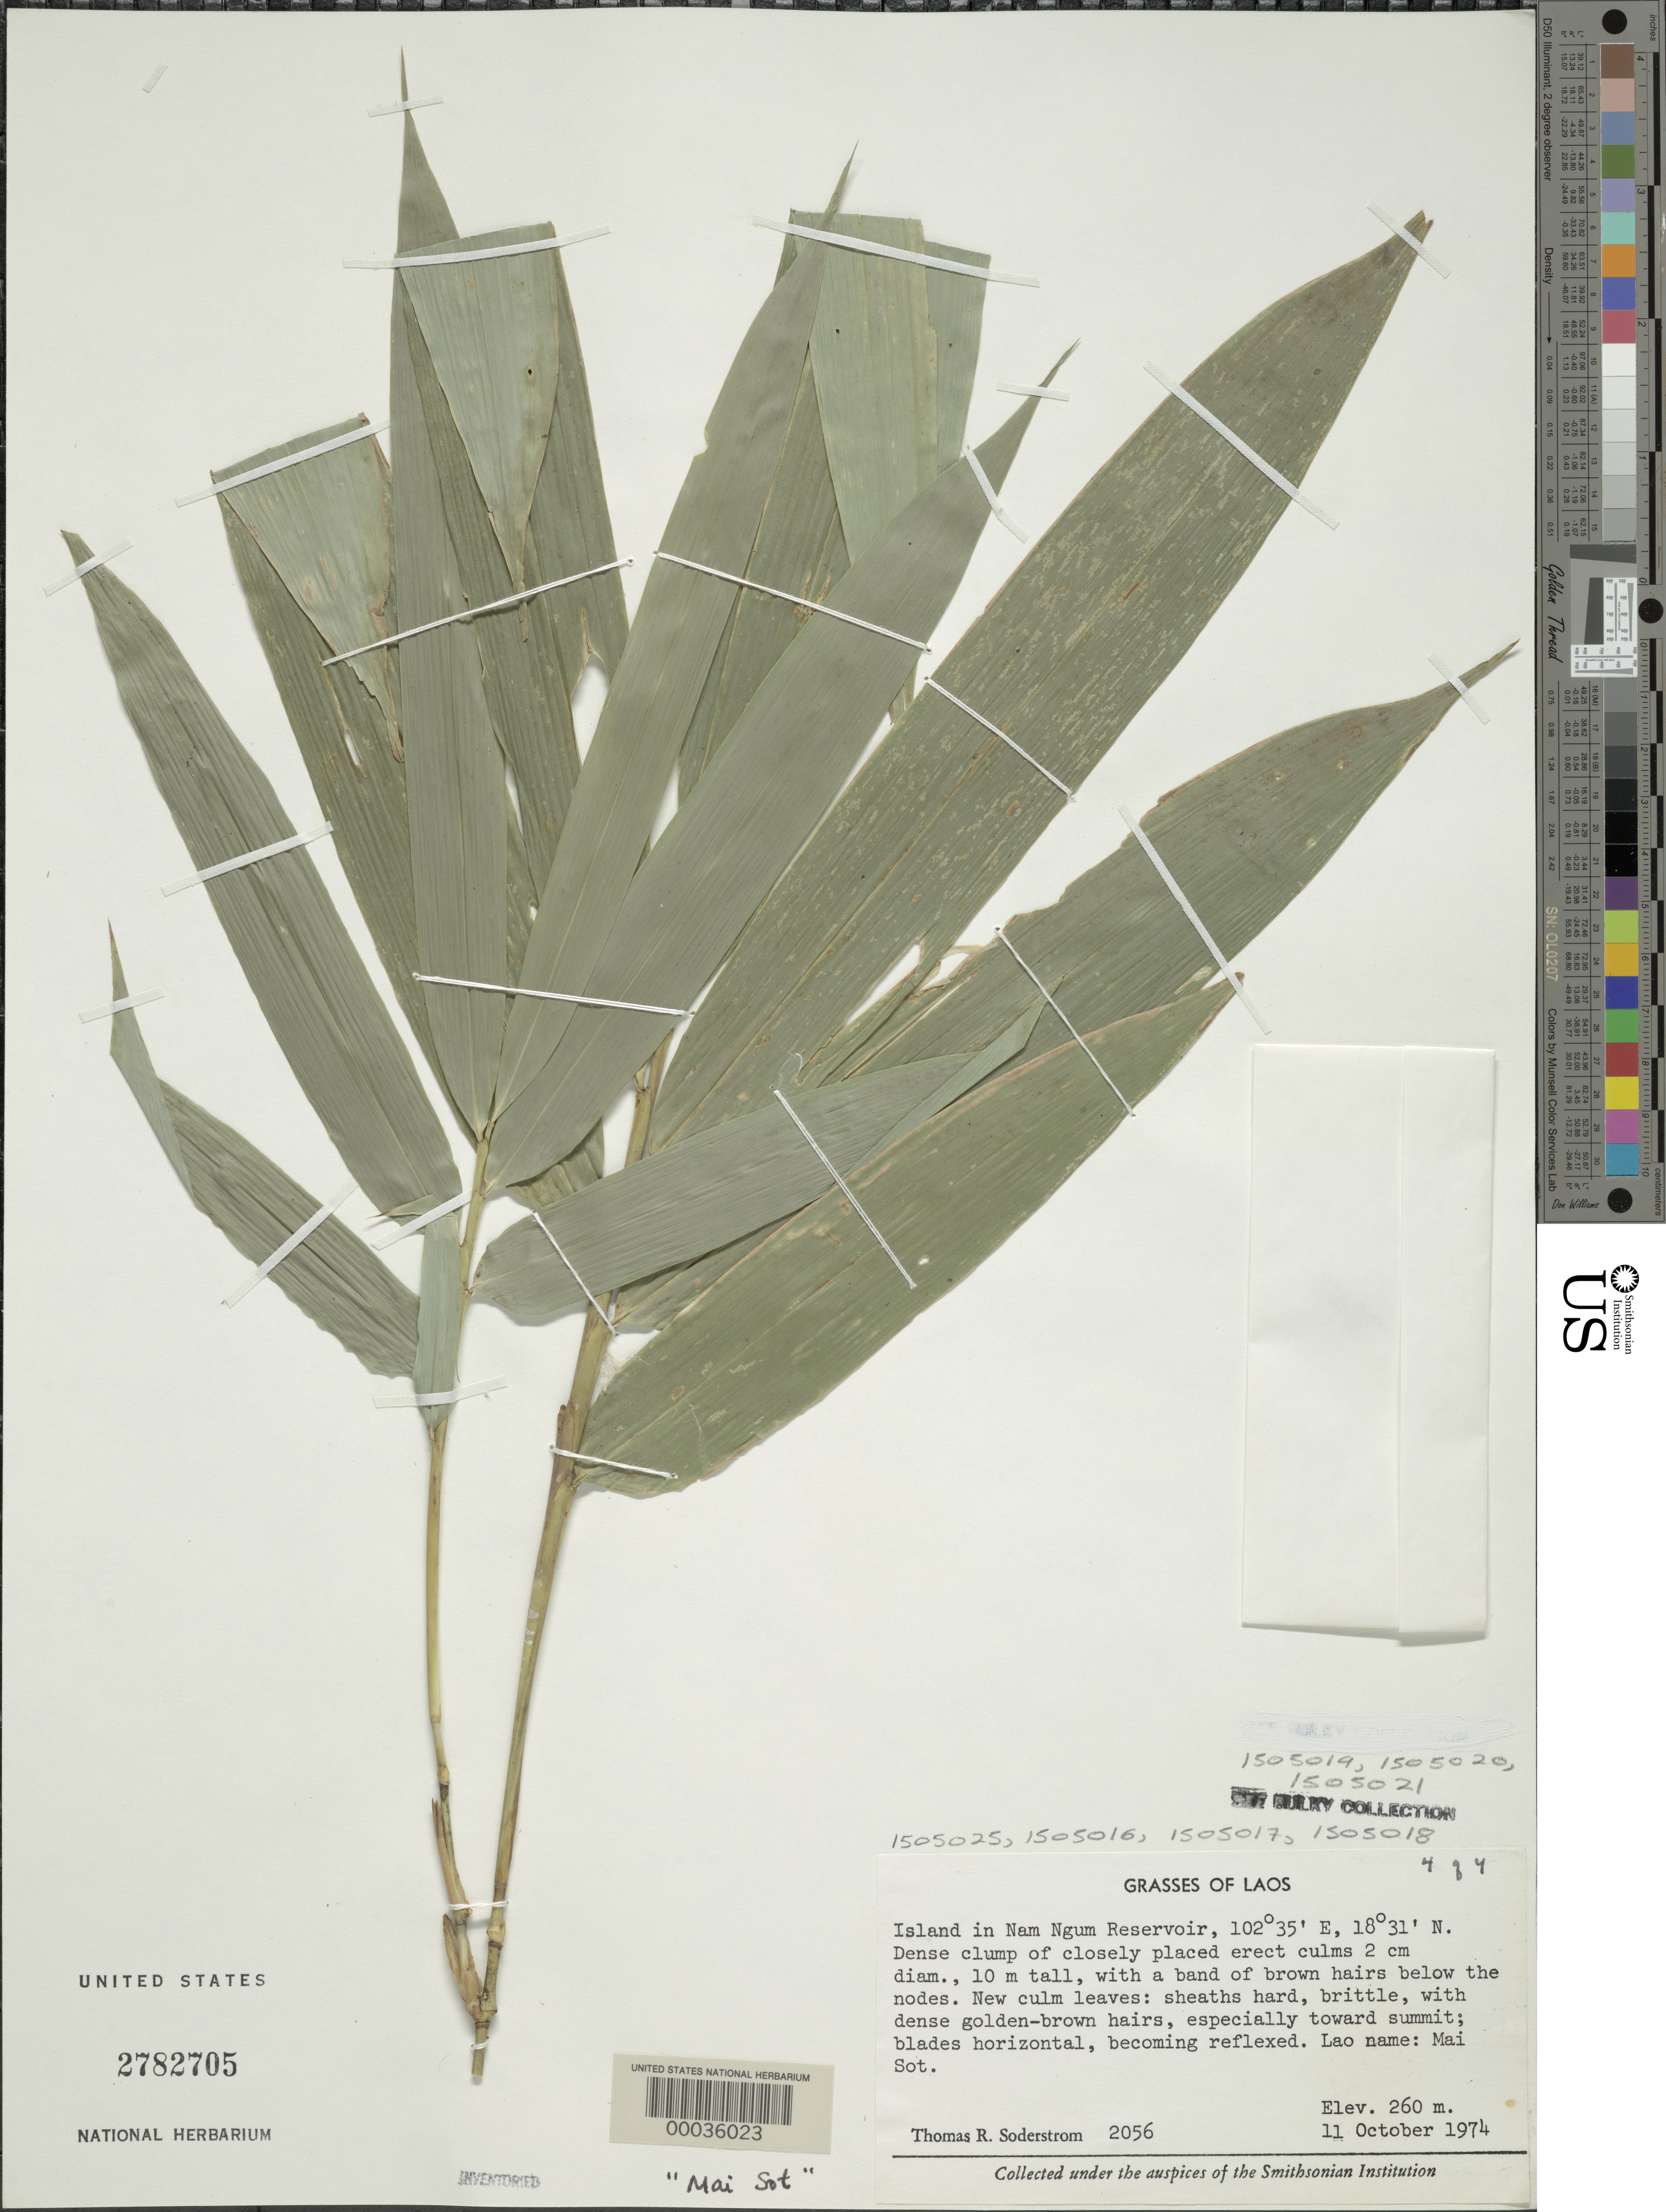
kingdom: Plantae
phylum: Tracheophyta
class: Liliopsida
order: Poales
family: Poaceae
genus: Dendrocalamus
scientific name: Dendrocalamus sp.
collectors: T. R. Soderstrom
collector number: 2056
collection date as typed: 11 Oct 1974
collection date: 1974-10-11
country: Laos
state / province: Viangchan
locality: Nam Ngum Reservoir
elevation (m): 260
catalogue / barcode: US 2782705